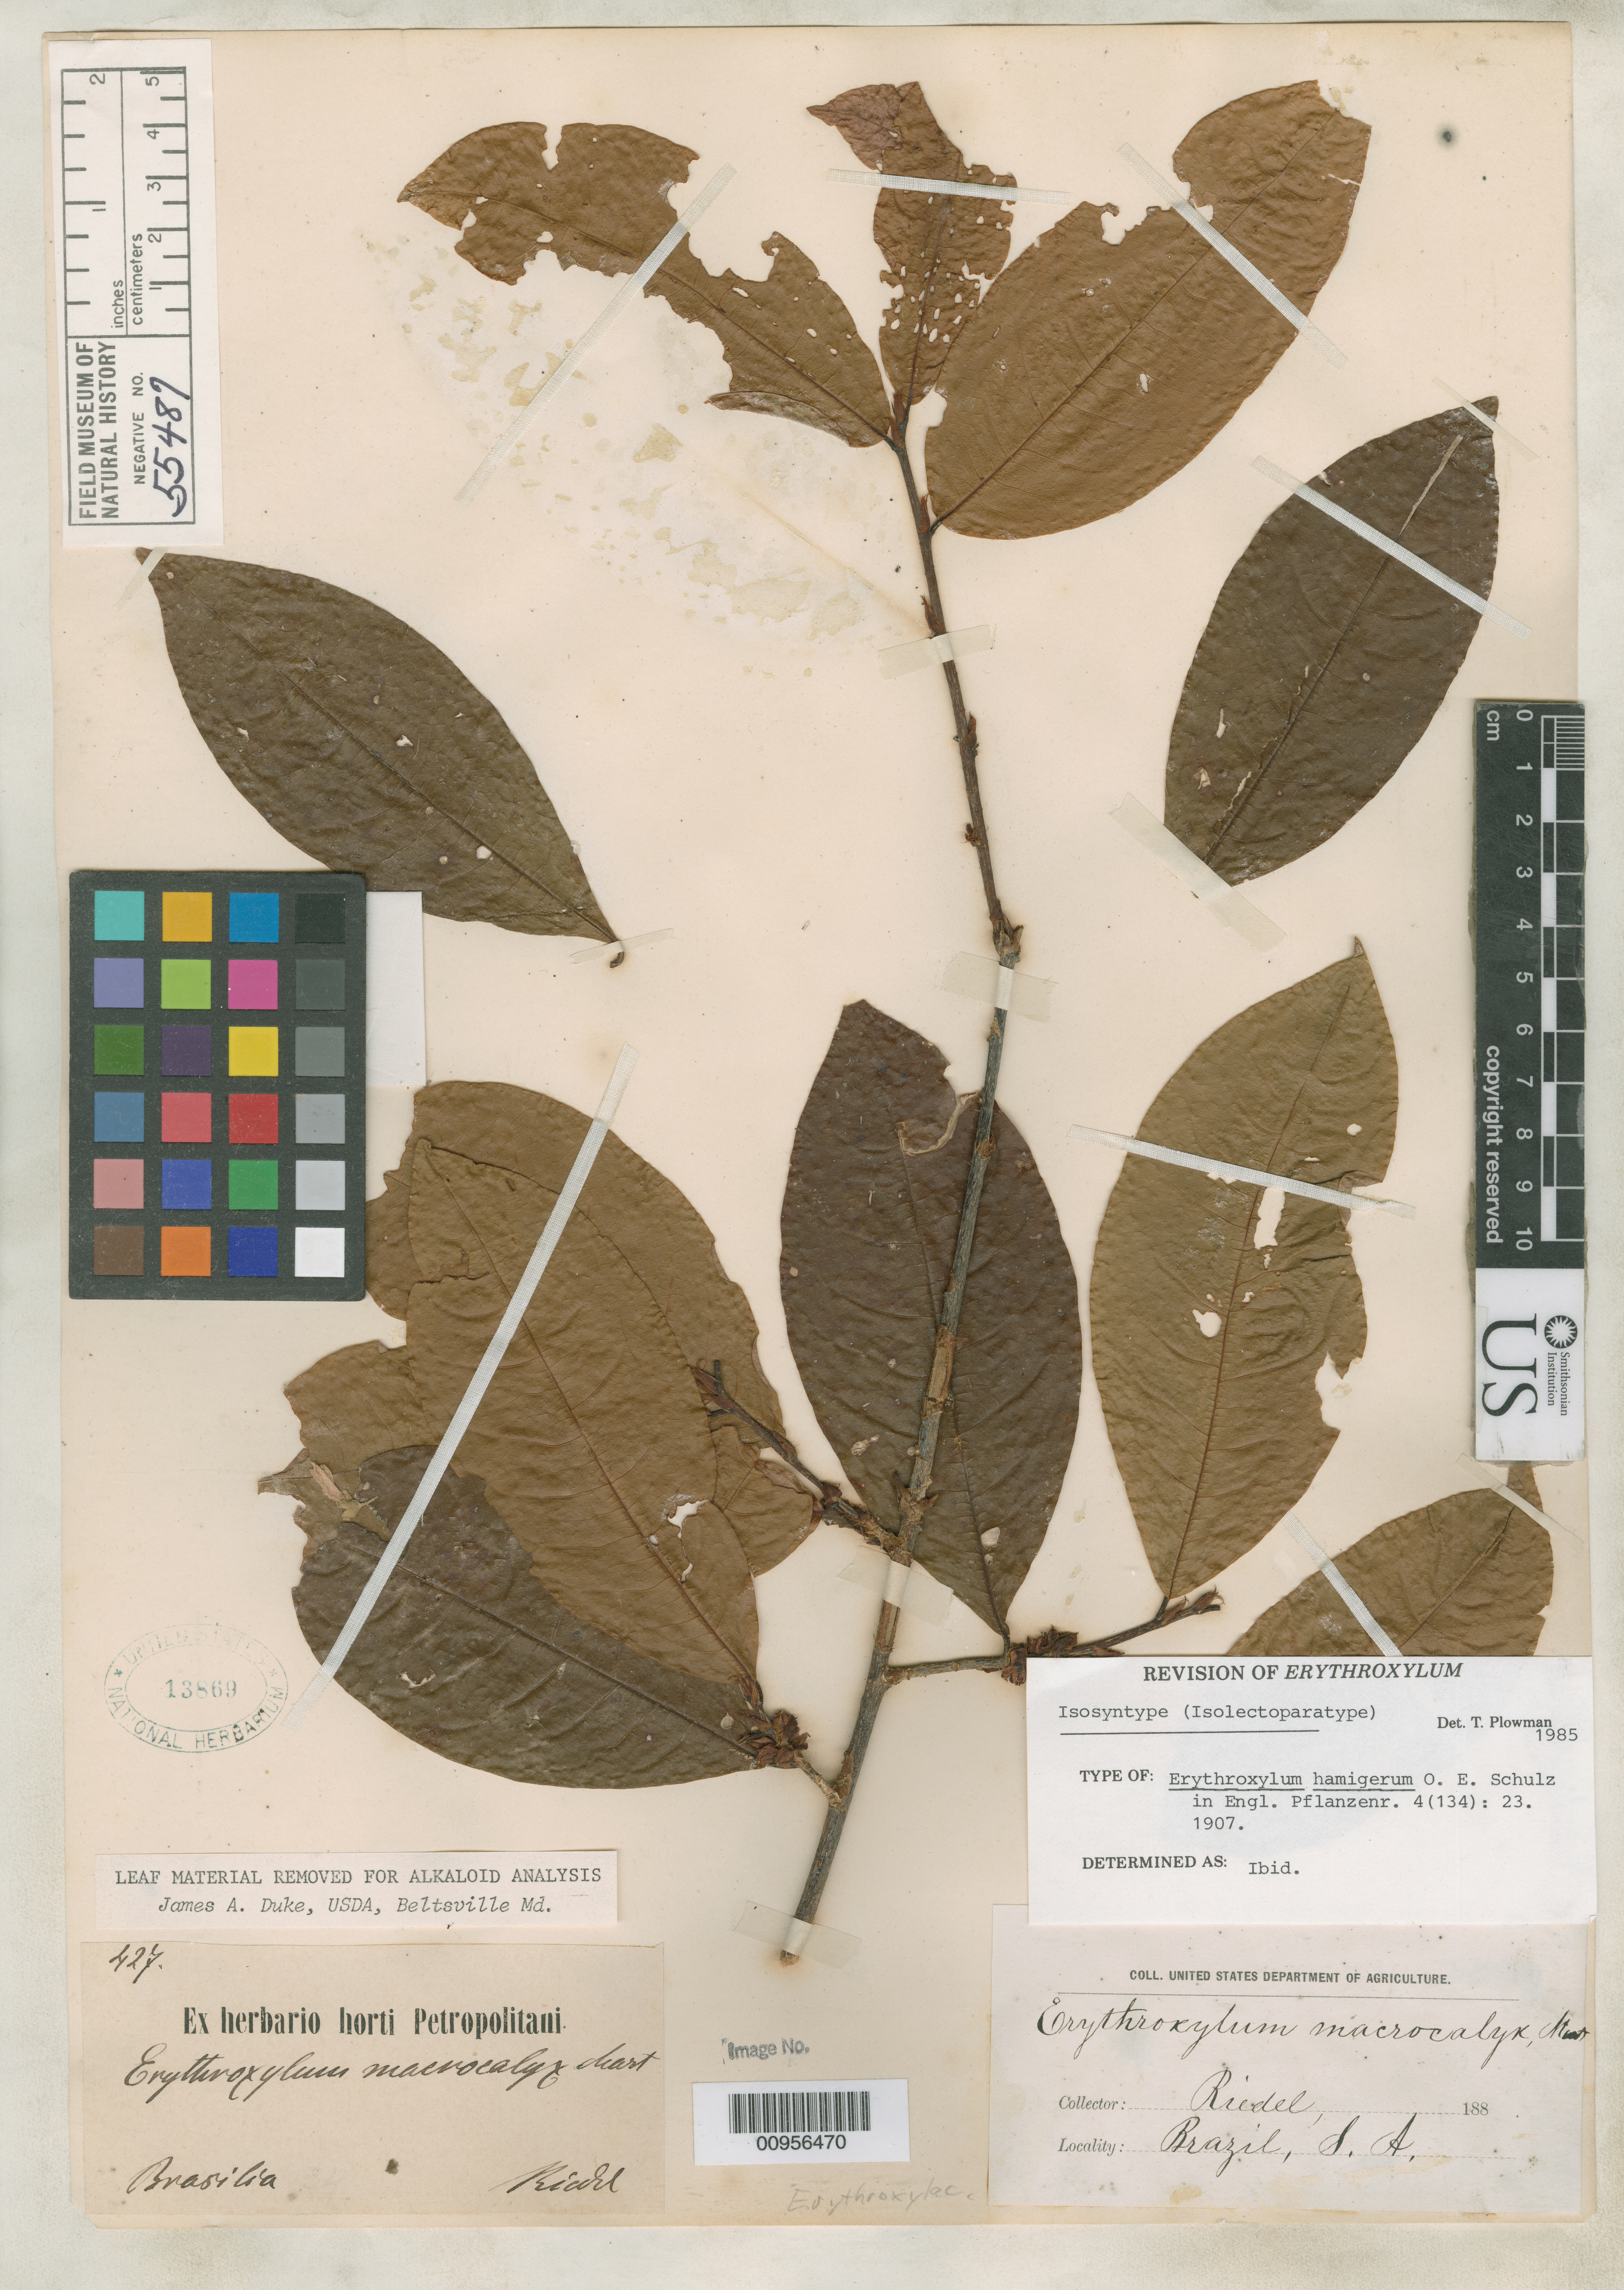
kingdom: Plantae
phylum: Tracheophyta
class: Magnoliopsida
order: Malpighiales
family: Erythroxylaceae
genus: Erythroxylum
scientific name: Erythroxylum hamigerum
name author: O.E. Schulz in Engl.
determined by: Plowman, Timothy C.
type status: Isosyntype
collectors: L. Riedel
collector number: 427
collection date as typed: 188-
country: Brazil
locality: Brasilia.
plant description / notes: Cited by Plowman & Hensold in Brittonia 56(1): 22 (2004).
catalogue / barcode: US 13869